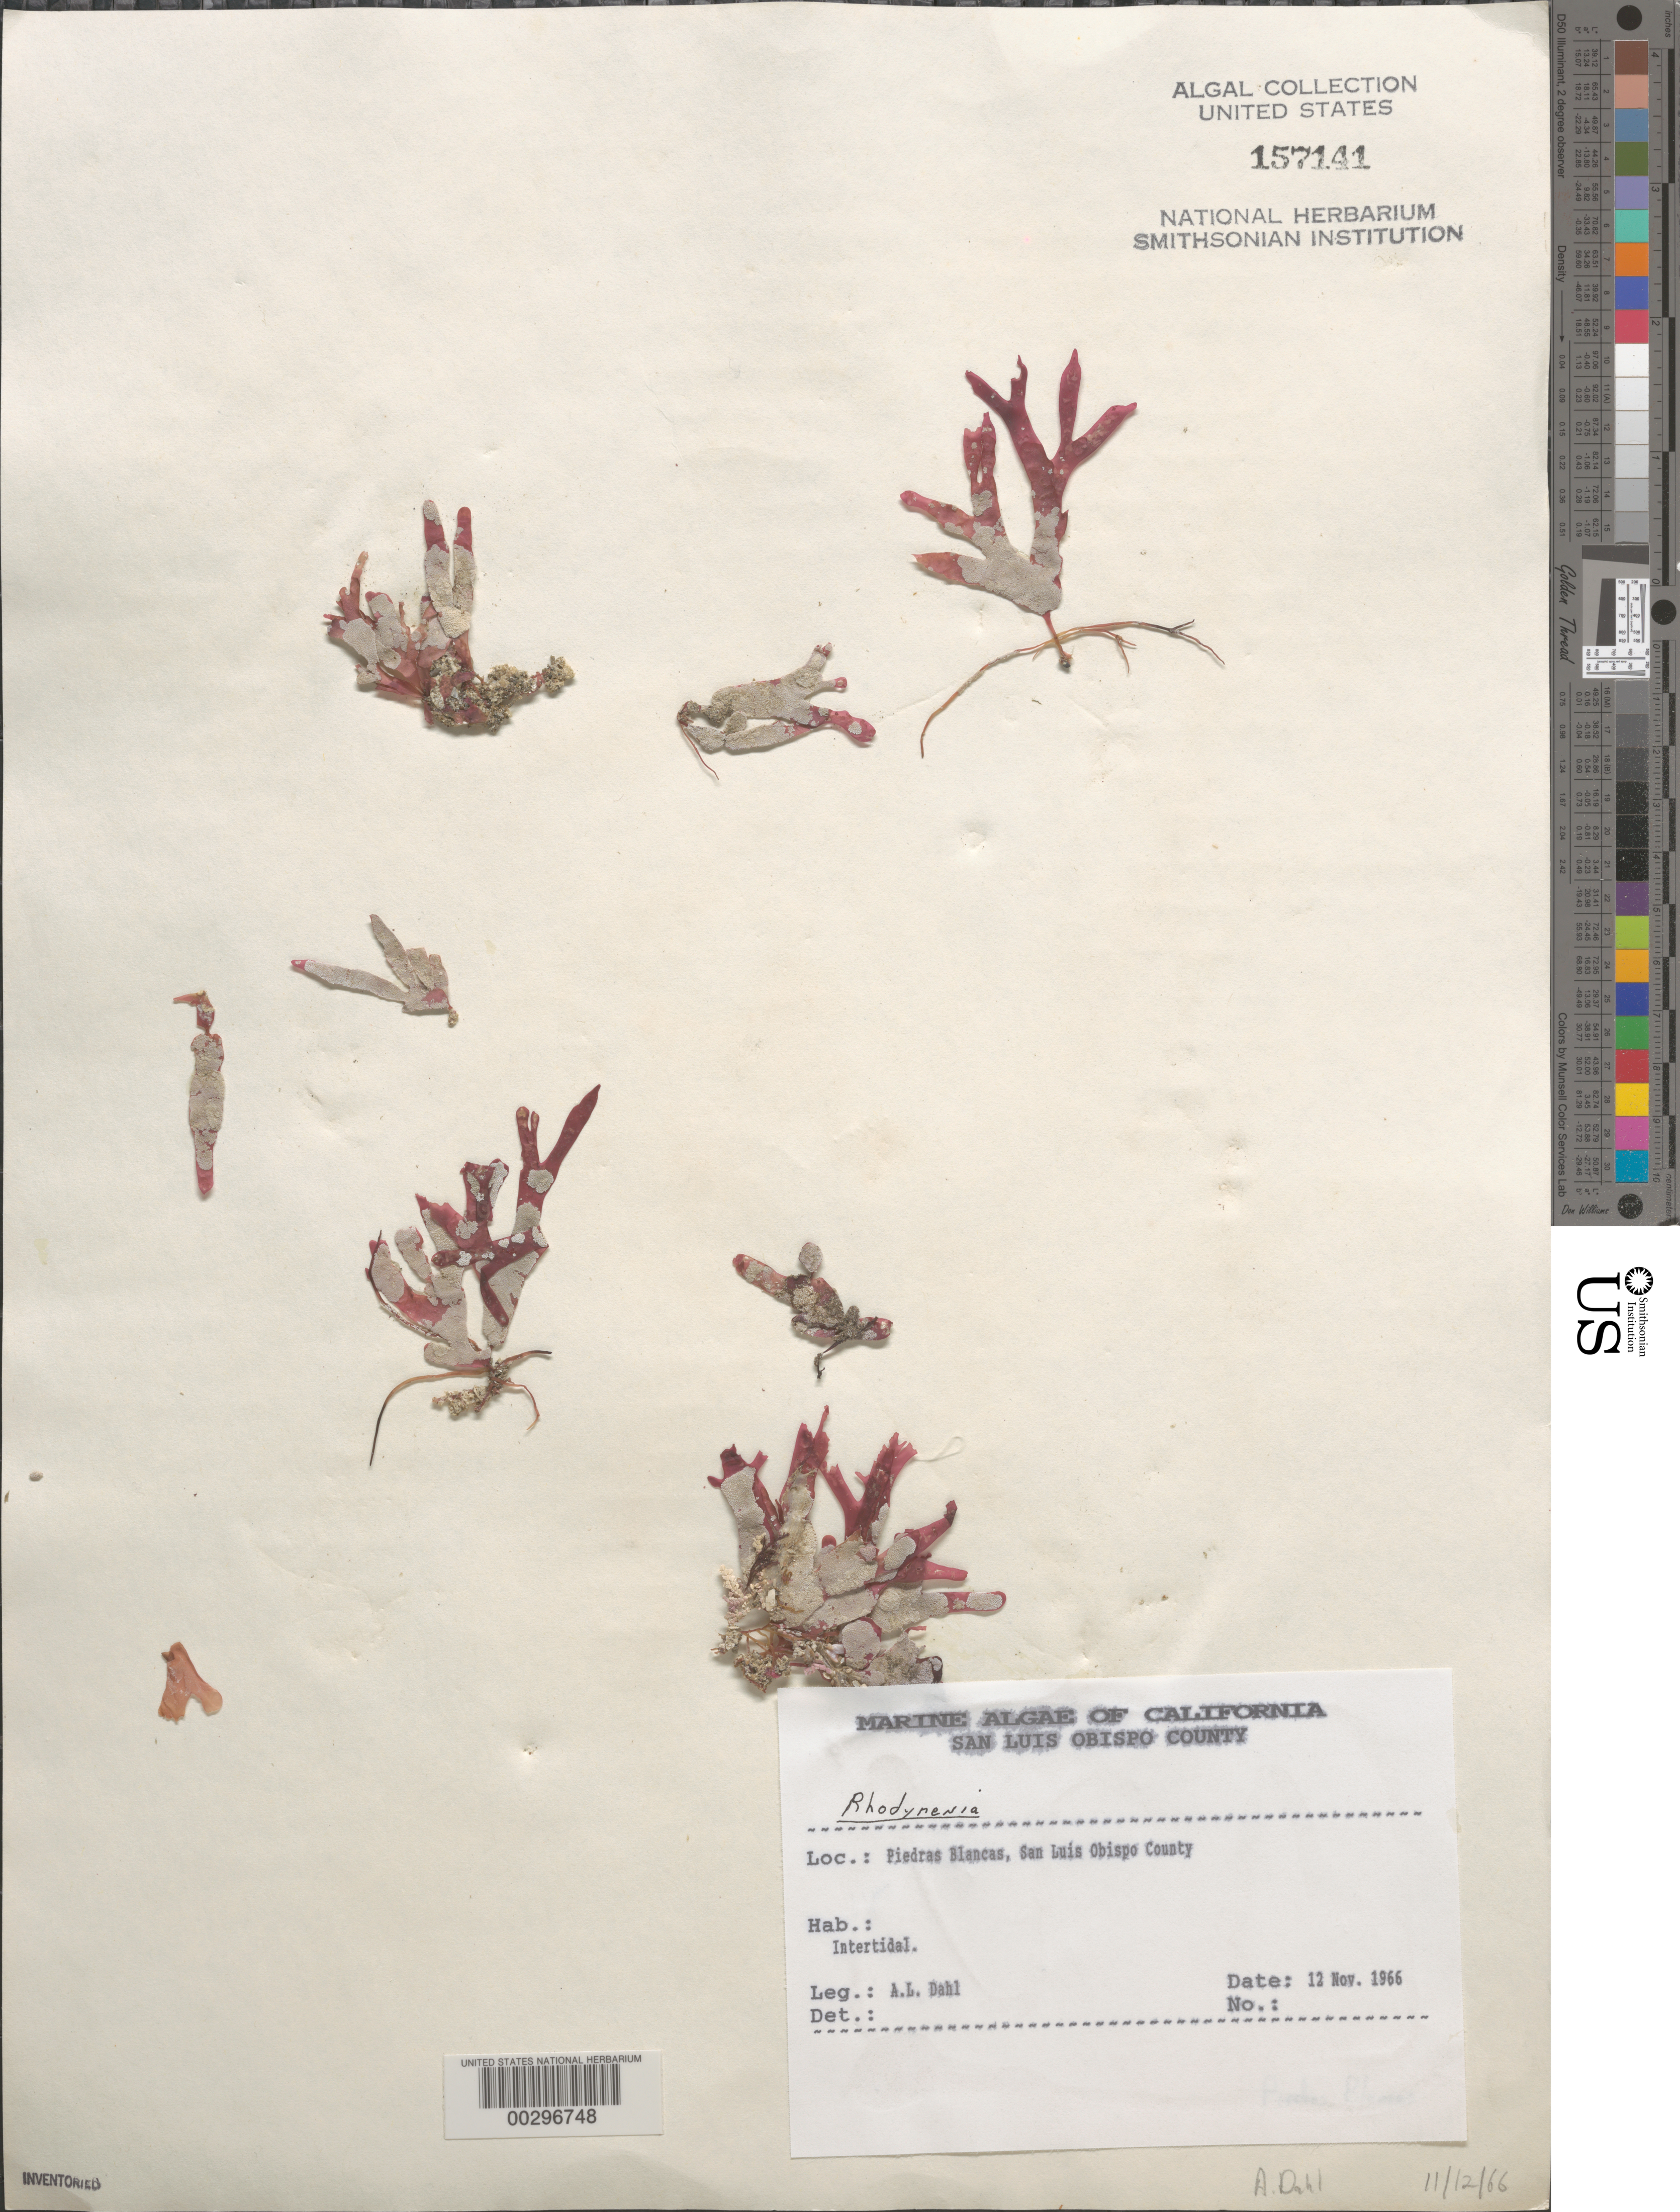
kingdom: Plantae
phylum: Rhodophyta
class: Florideophyceae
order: Rhodymeniales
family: Rhodymeniaceae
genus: Rhodymenia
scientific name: Rhodymenia sp.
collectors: A. Dahl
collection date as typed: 12 Nov 1966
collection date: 1966-11-12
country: United States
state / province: California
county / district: San Luis Obispo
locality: Piedras Blancas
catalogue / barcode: US 157141